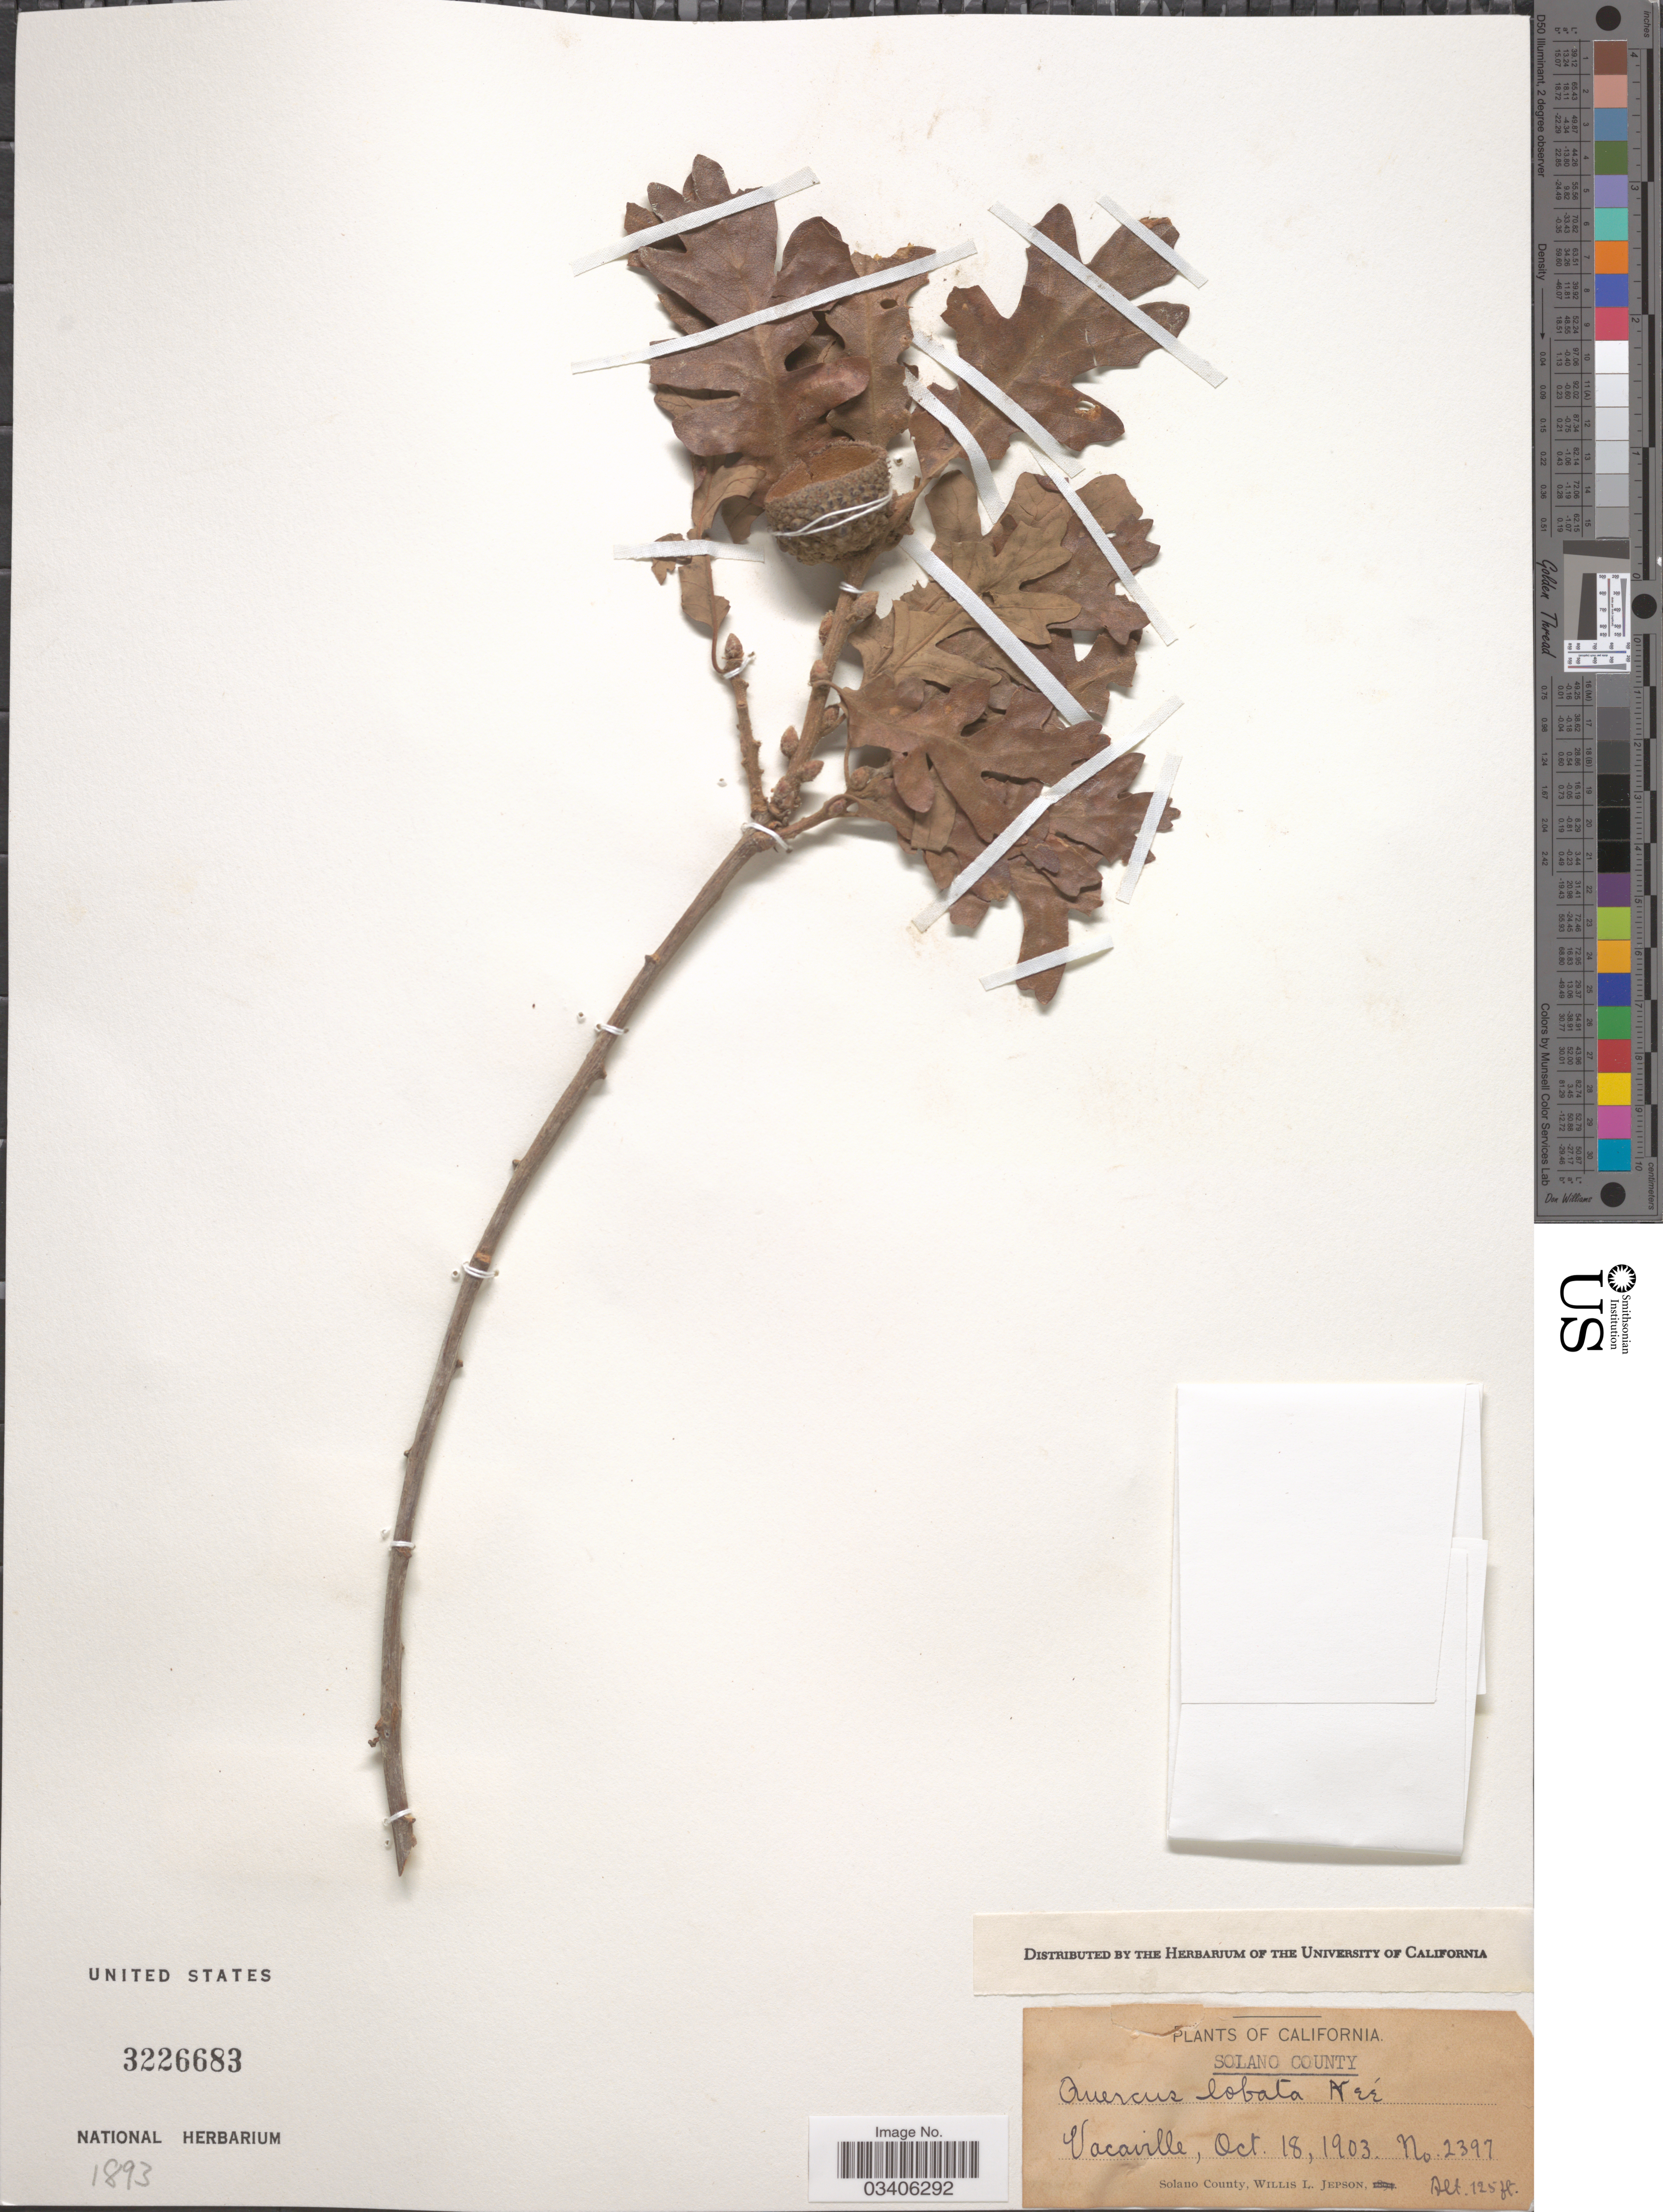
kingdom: Plantae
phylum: Tracheophyta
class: Magnoliopsida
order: Fagales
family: Fagaceae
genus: Quercus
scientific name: Quercus lobata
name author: Née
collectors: W. L. Jepson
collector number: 2397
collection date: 1903-10-18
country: United States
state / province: California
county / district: Solano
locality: Solano County. Vacaville.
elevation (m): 38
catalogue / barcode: US 3226683